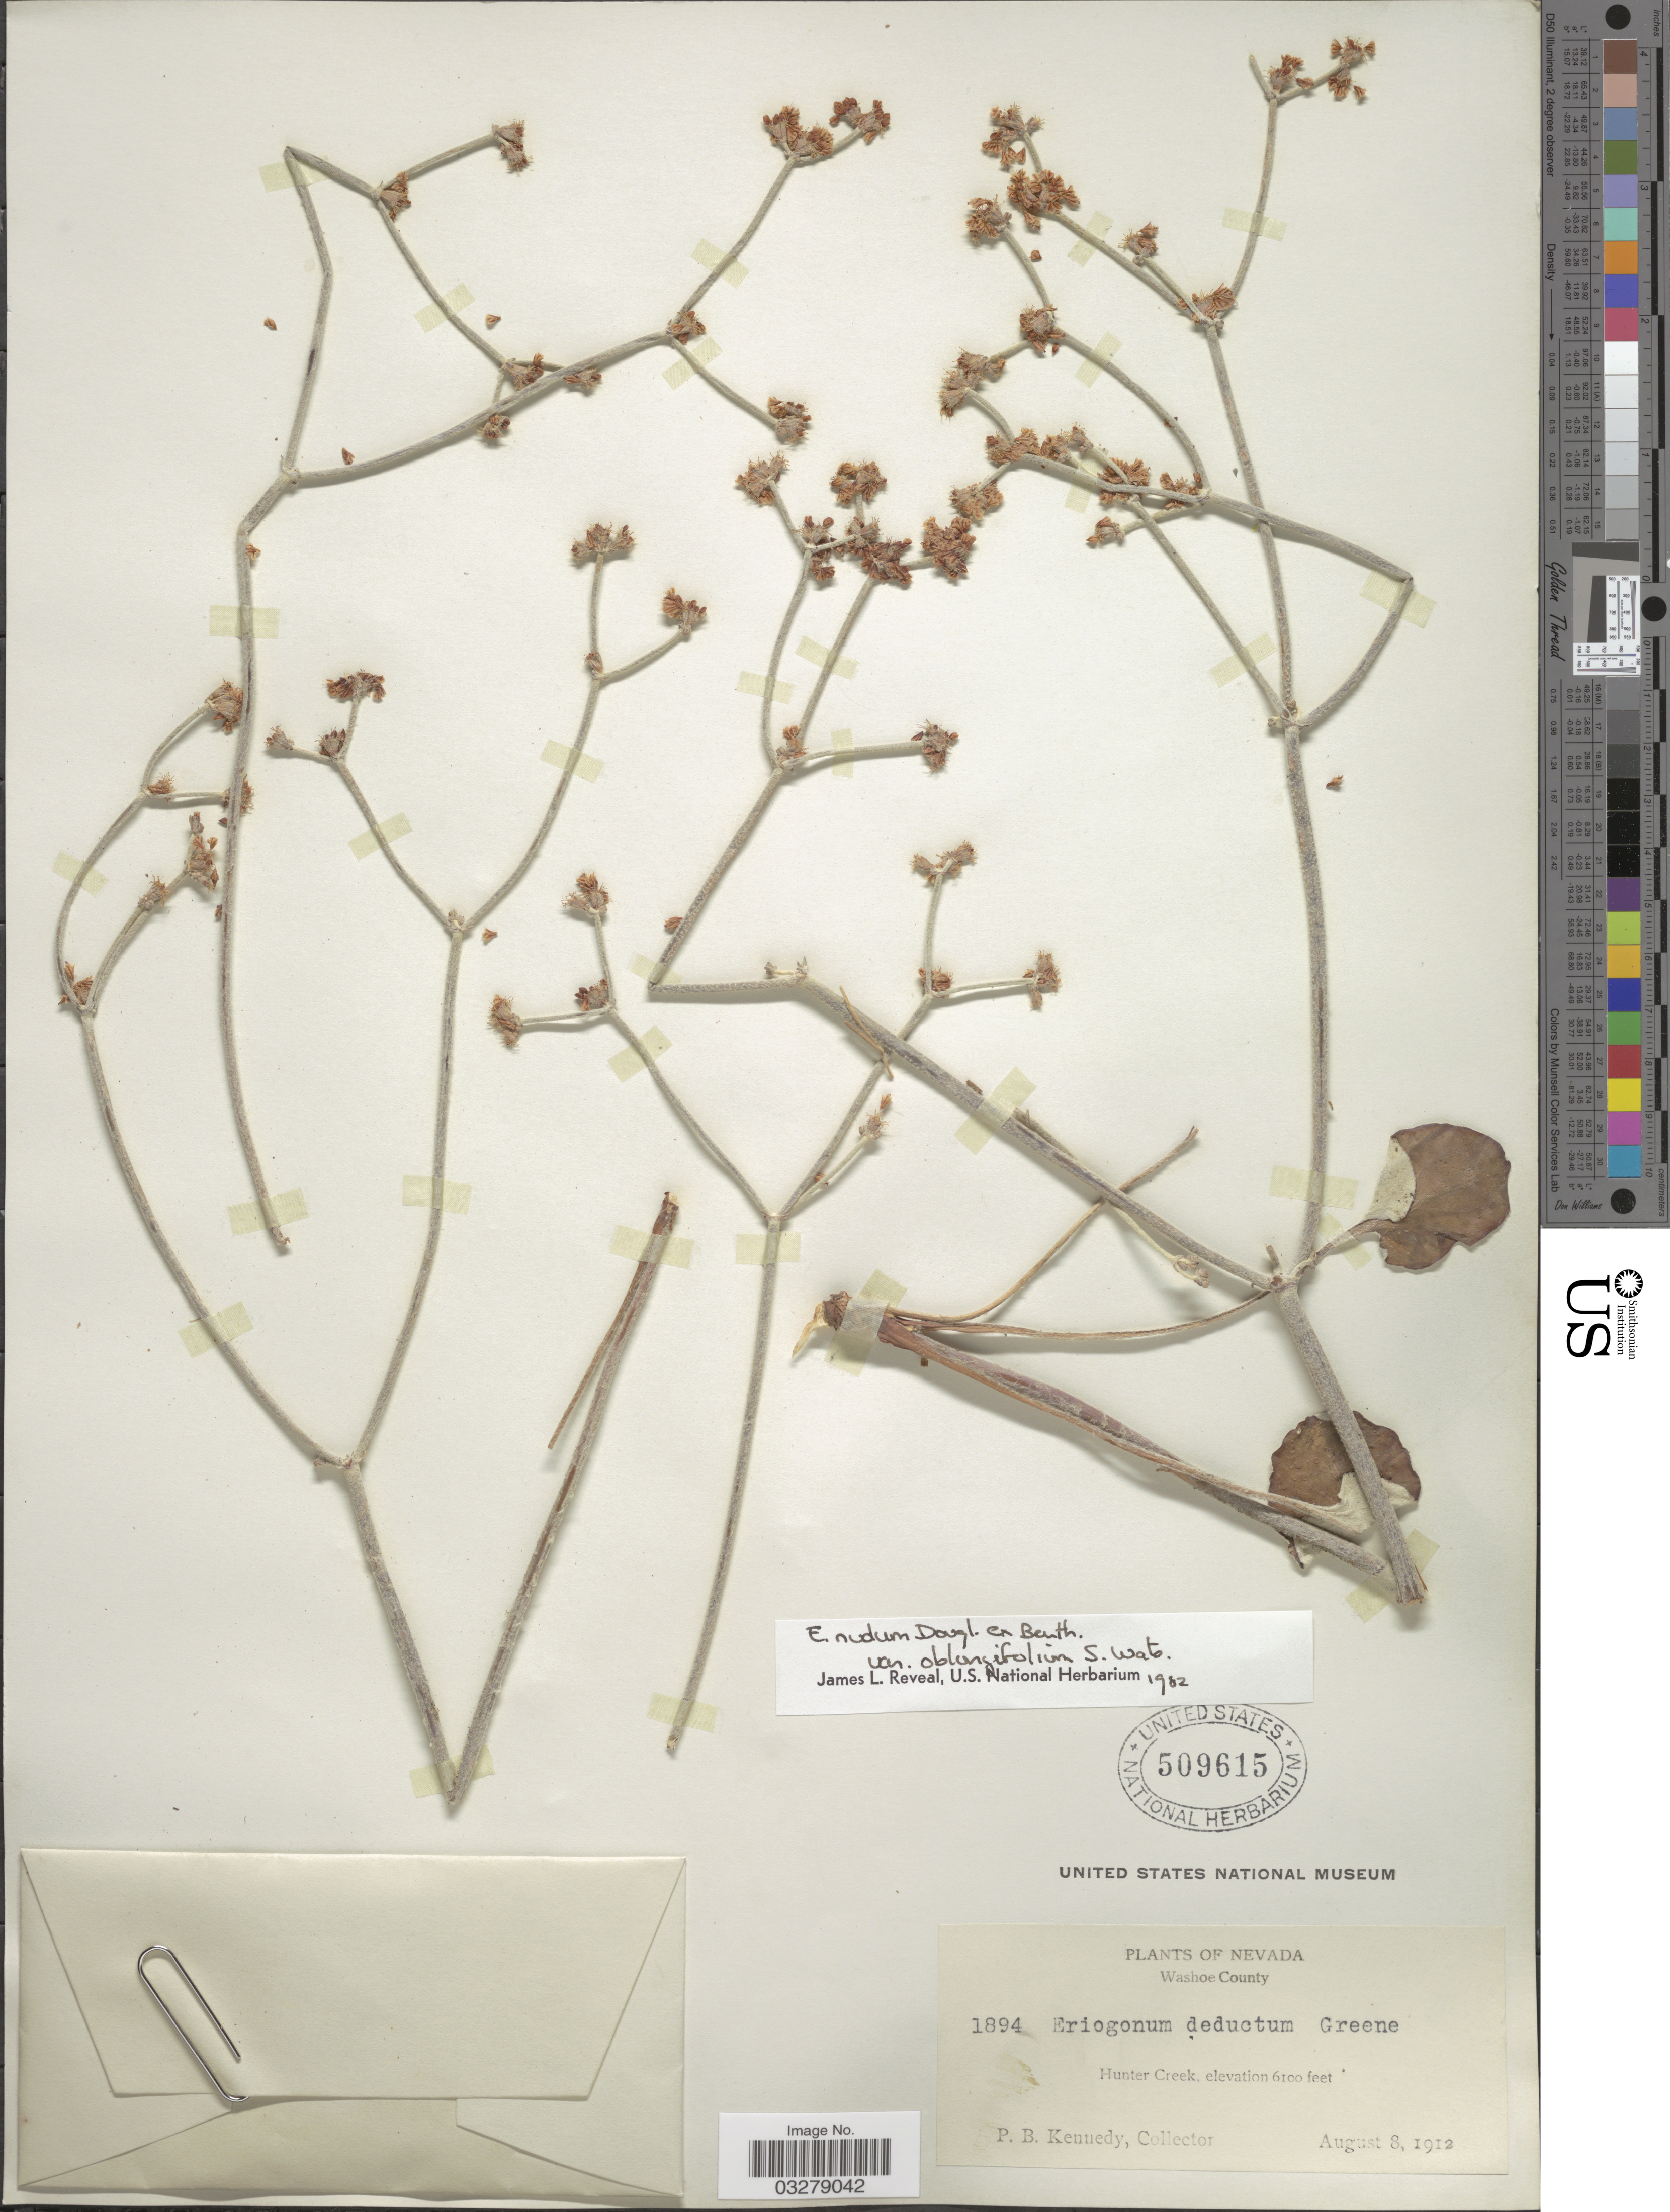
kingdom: Plantae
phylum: Tracheophyta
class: Magnoliopsida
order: Caryophyllales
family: Polygonaceae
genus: Eriogonum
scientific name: Eriogonum nudum var. oblongifolium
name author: Douglas ex Benth.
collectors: P. B. Kennedy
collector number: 1894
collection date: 1912-08-08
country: United States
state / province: Nevada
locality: Washoe County, Hunter Creek.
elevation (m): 1859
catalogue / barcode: US 509615